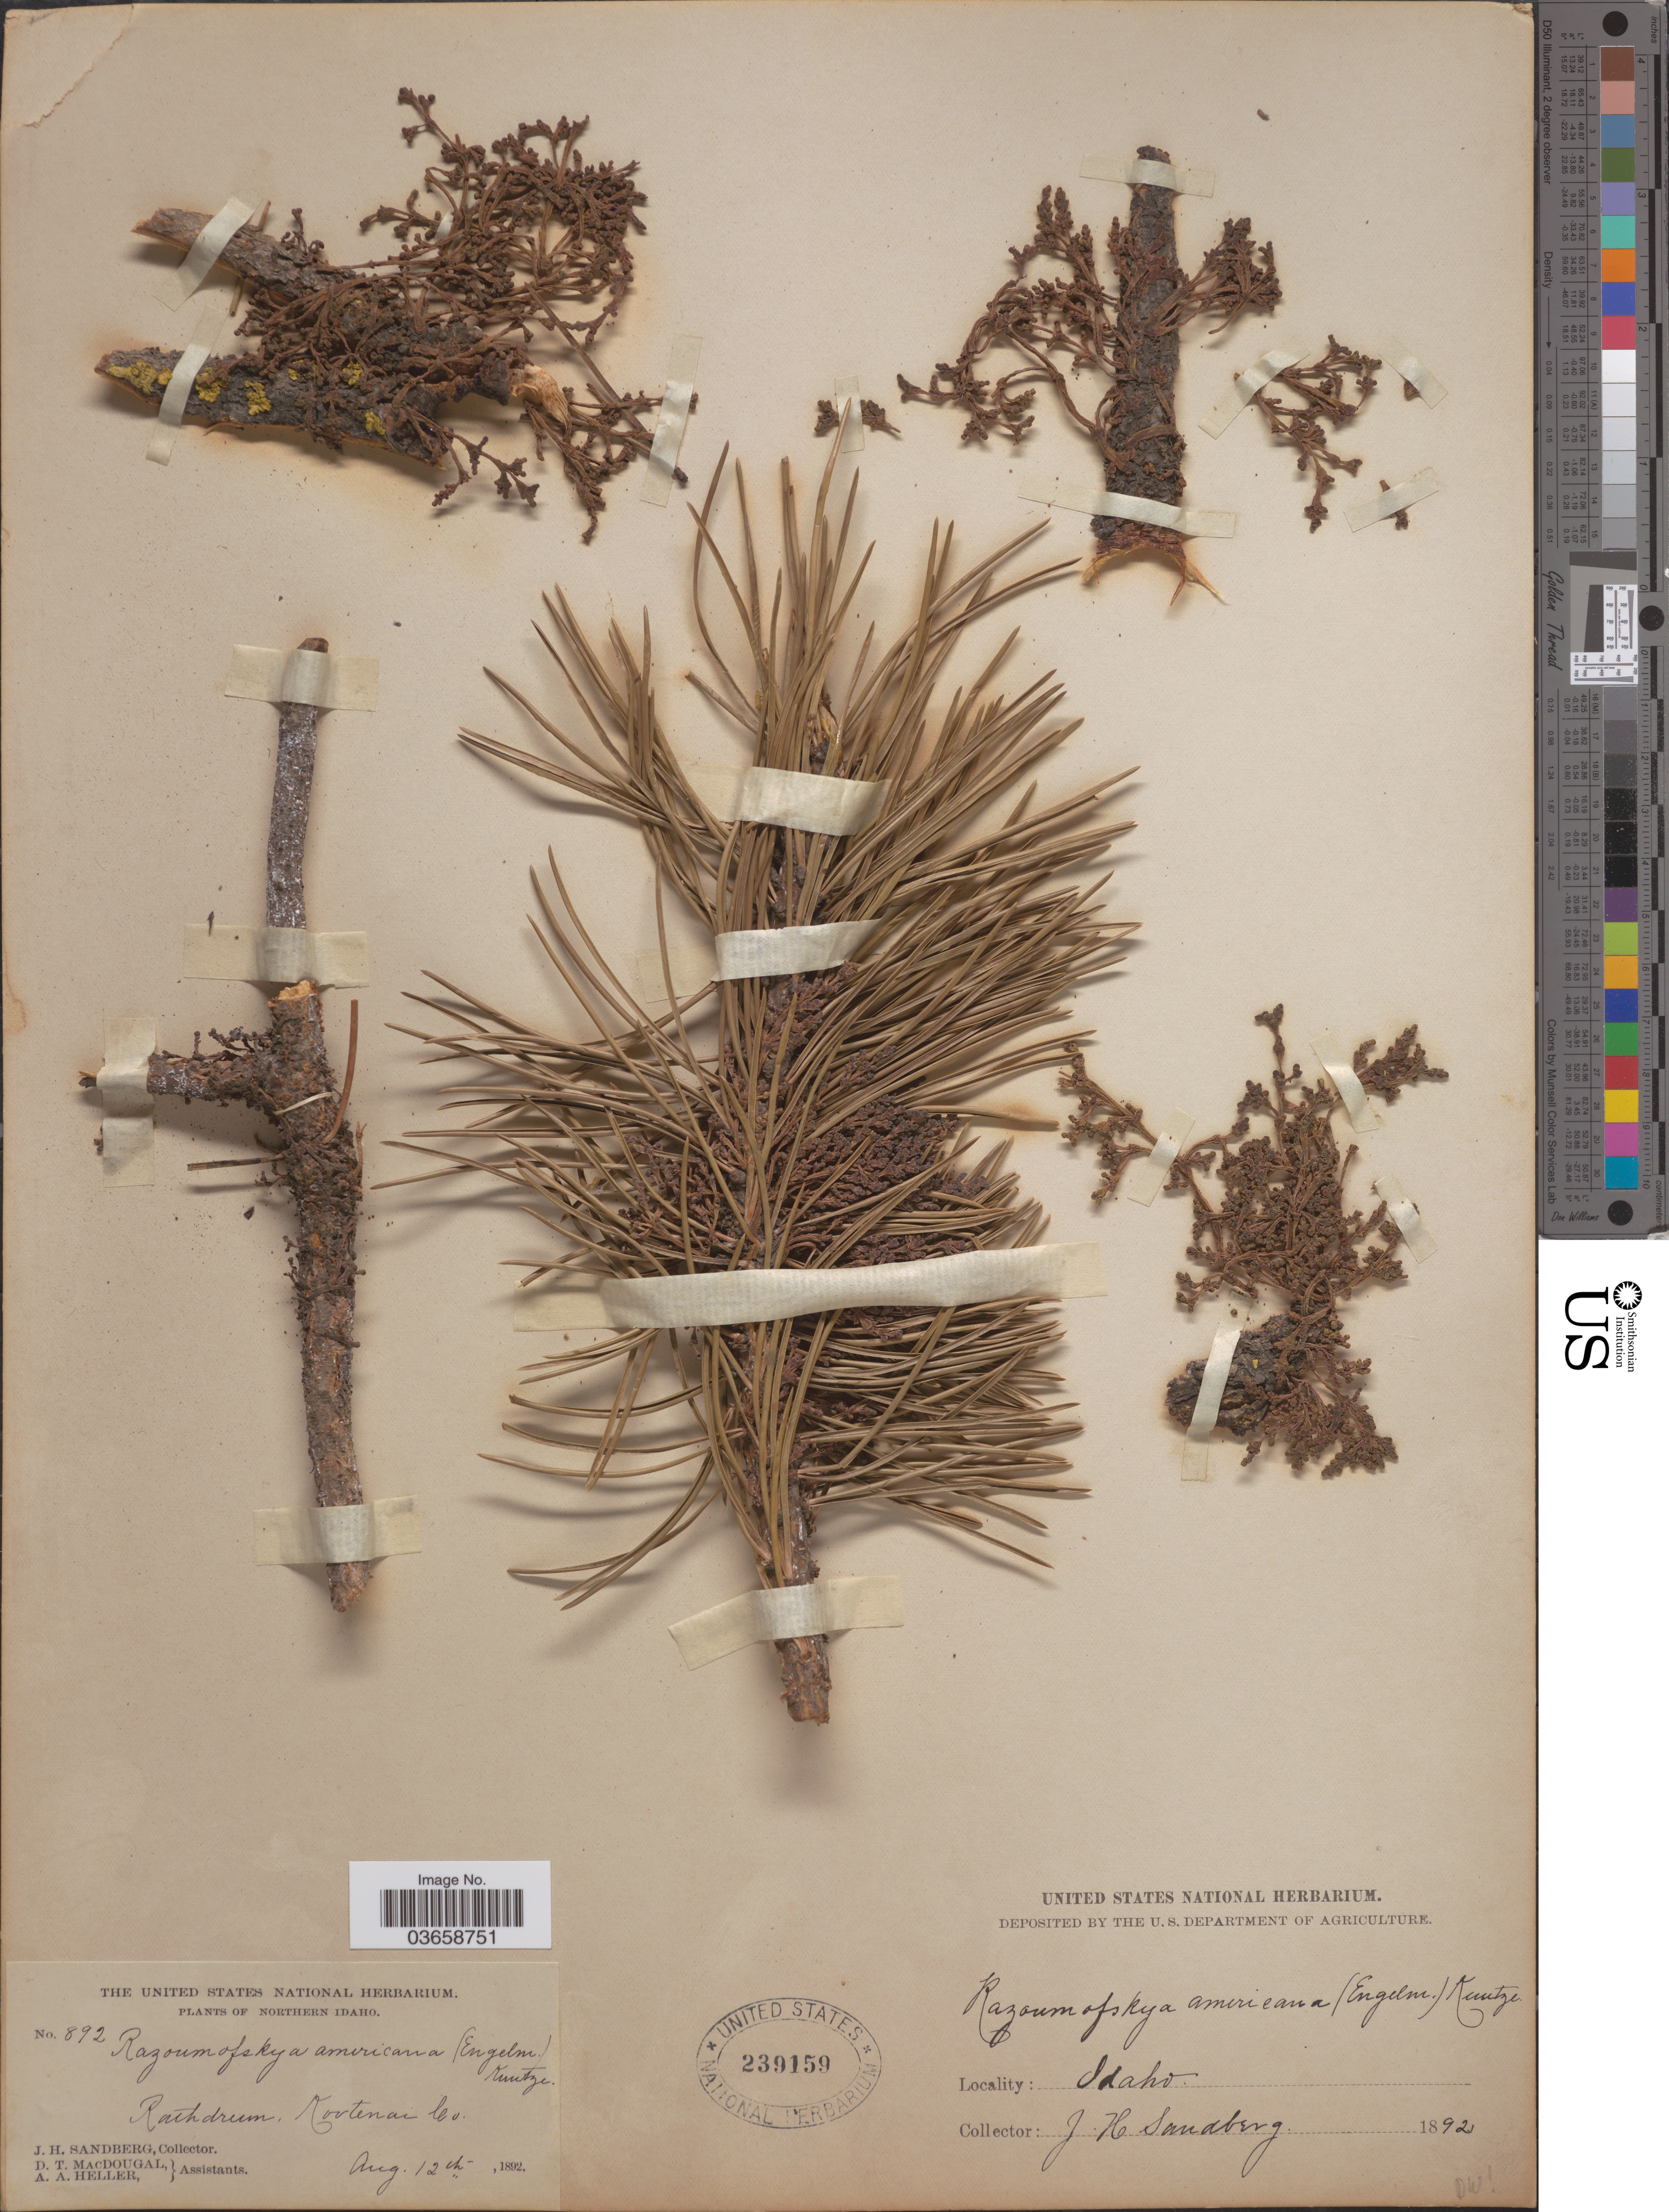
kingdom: Plantae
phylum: Tracheophyta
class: Magnoliopsida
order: Santalales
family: Viscaceae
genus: Arceuthobium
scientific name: Arceuthobium americanum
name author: Nutt. ex A. Gray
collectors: J. H. Sandberg, D. T. MacDougal & A. A. Heller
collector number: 782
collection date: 1892-08-12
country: United States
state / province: Idaho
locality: Northern Idaho. Rathdrum, Kootenai Co.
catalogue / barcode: US 239159